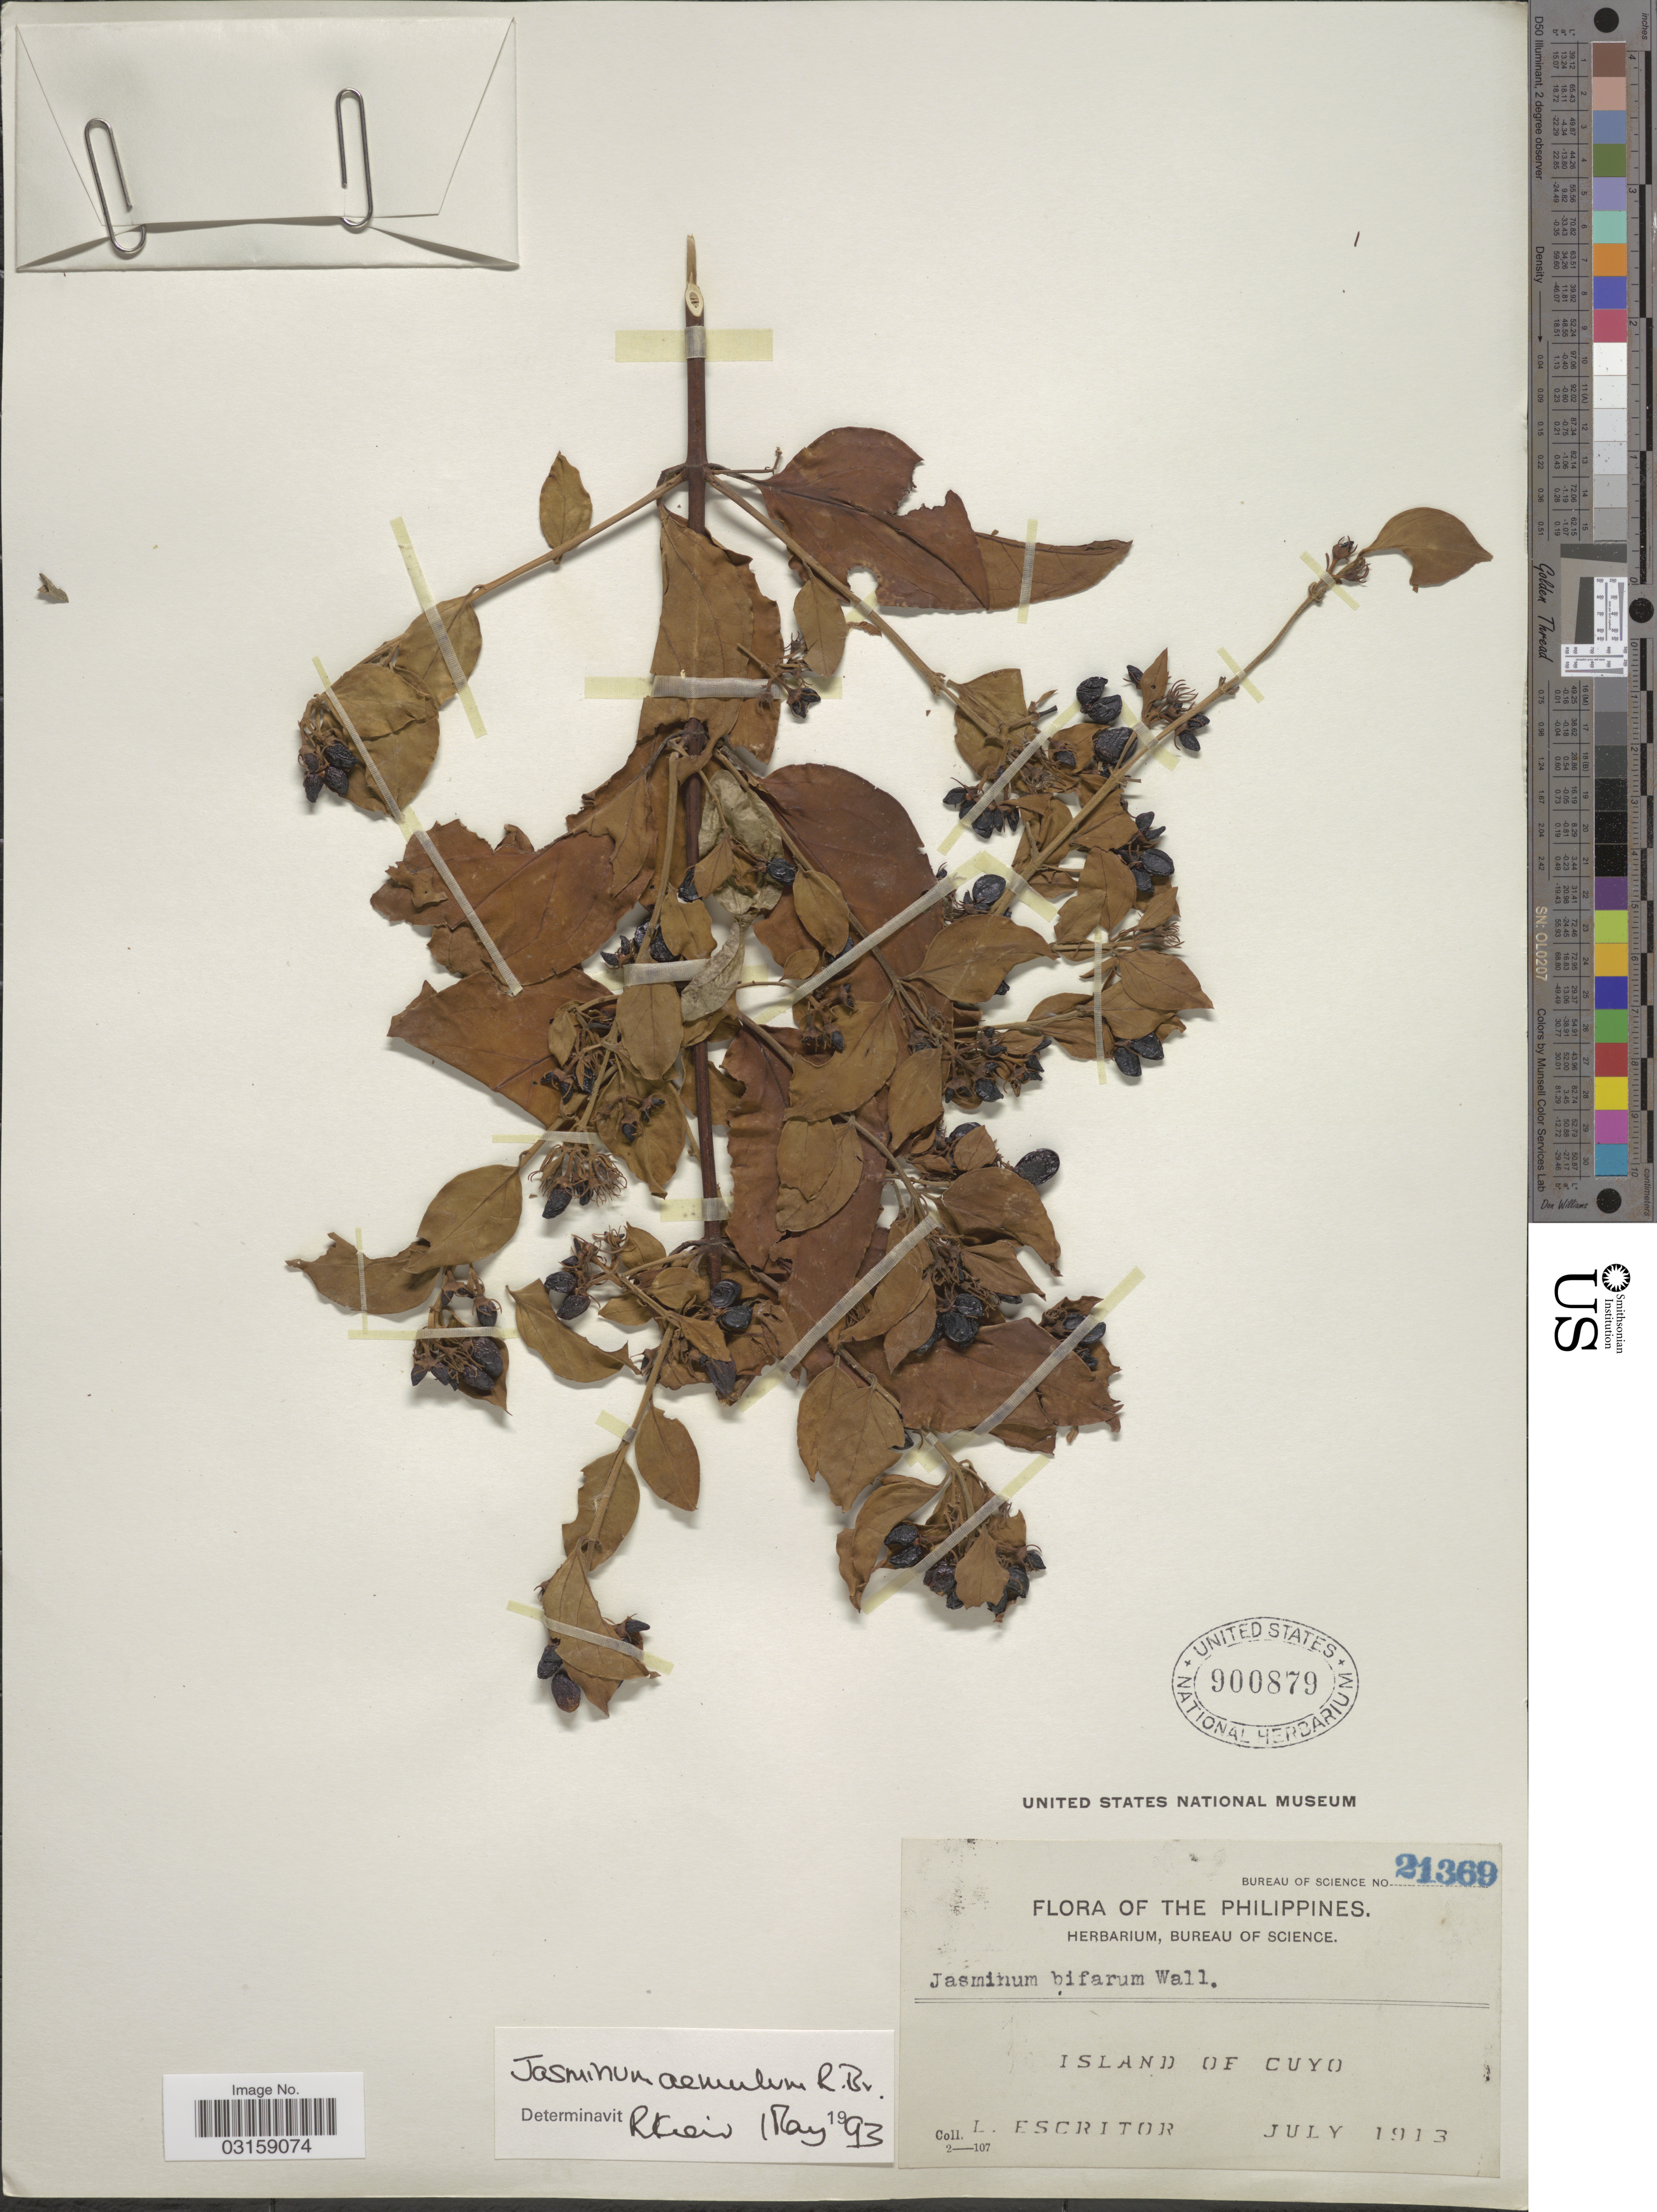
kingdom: Plantae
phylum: Tracheophyta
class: Magnoliopsida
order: Lamiales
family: Oleaceae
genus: Jasminum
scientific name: Jasminum elongatum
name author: (P.J. Bergius) Willd.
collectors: L. Escritor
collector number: Bureau of Science 21369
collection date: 1913-07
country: Philippines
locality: Island of Cuyo.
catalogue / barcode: US 900879